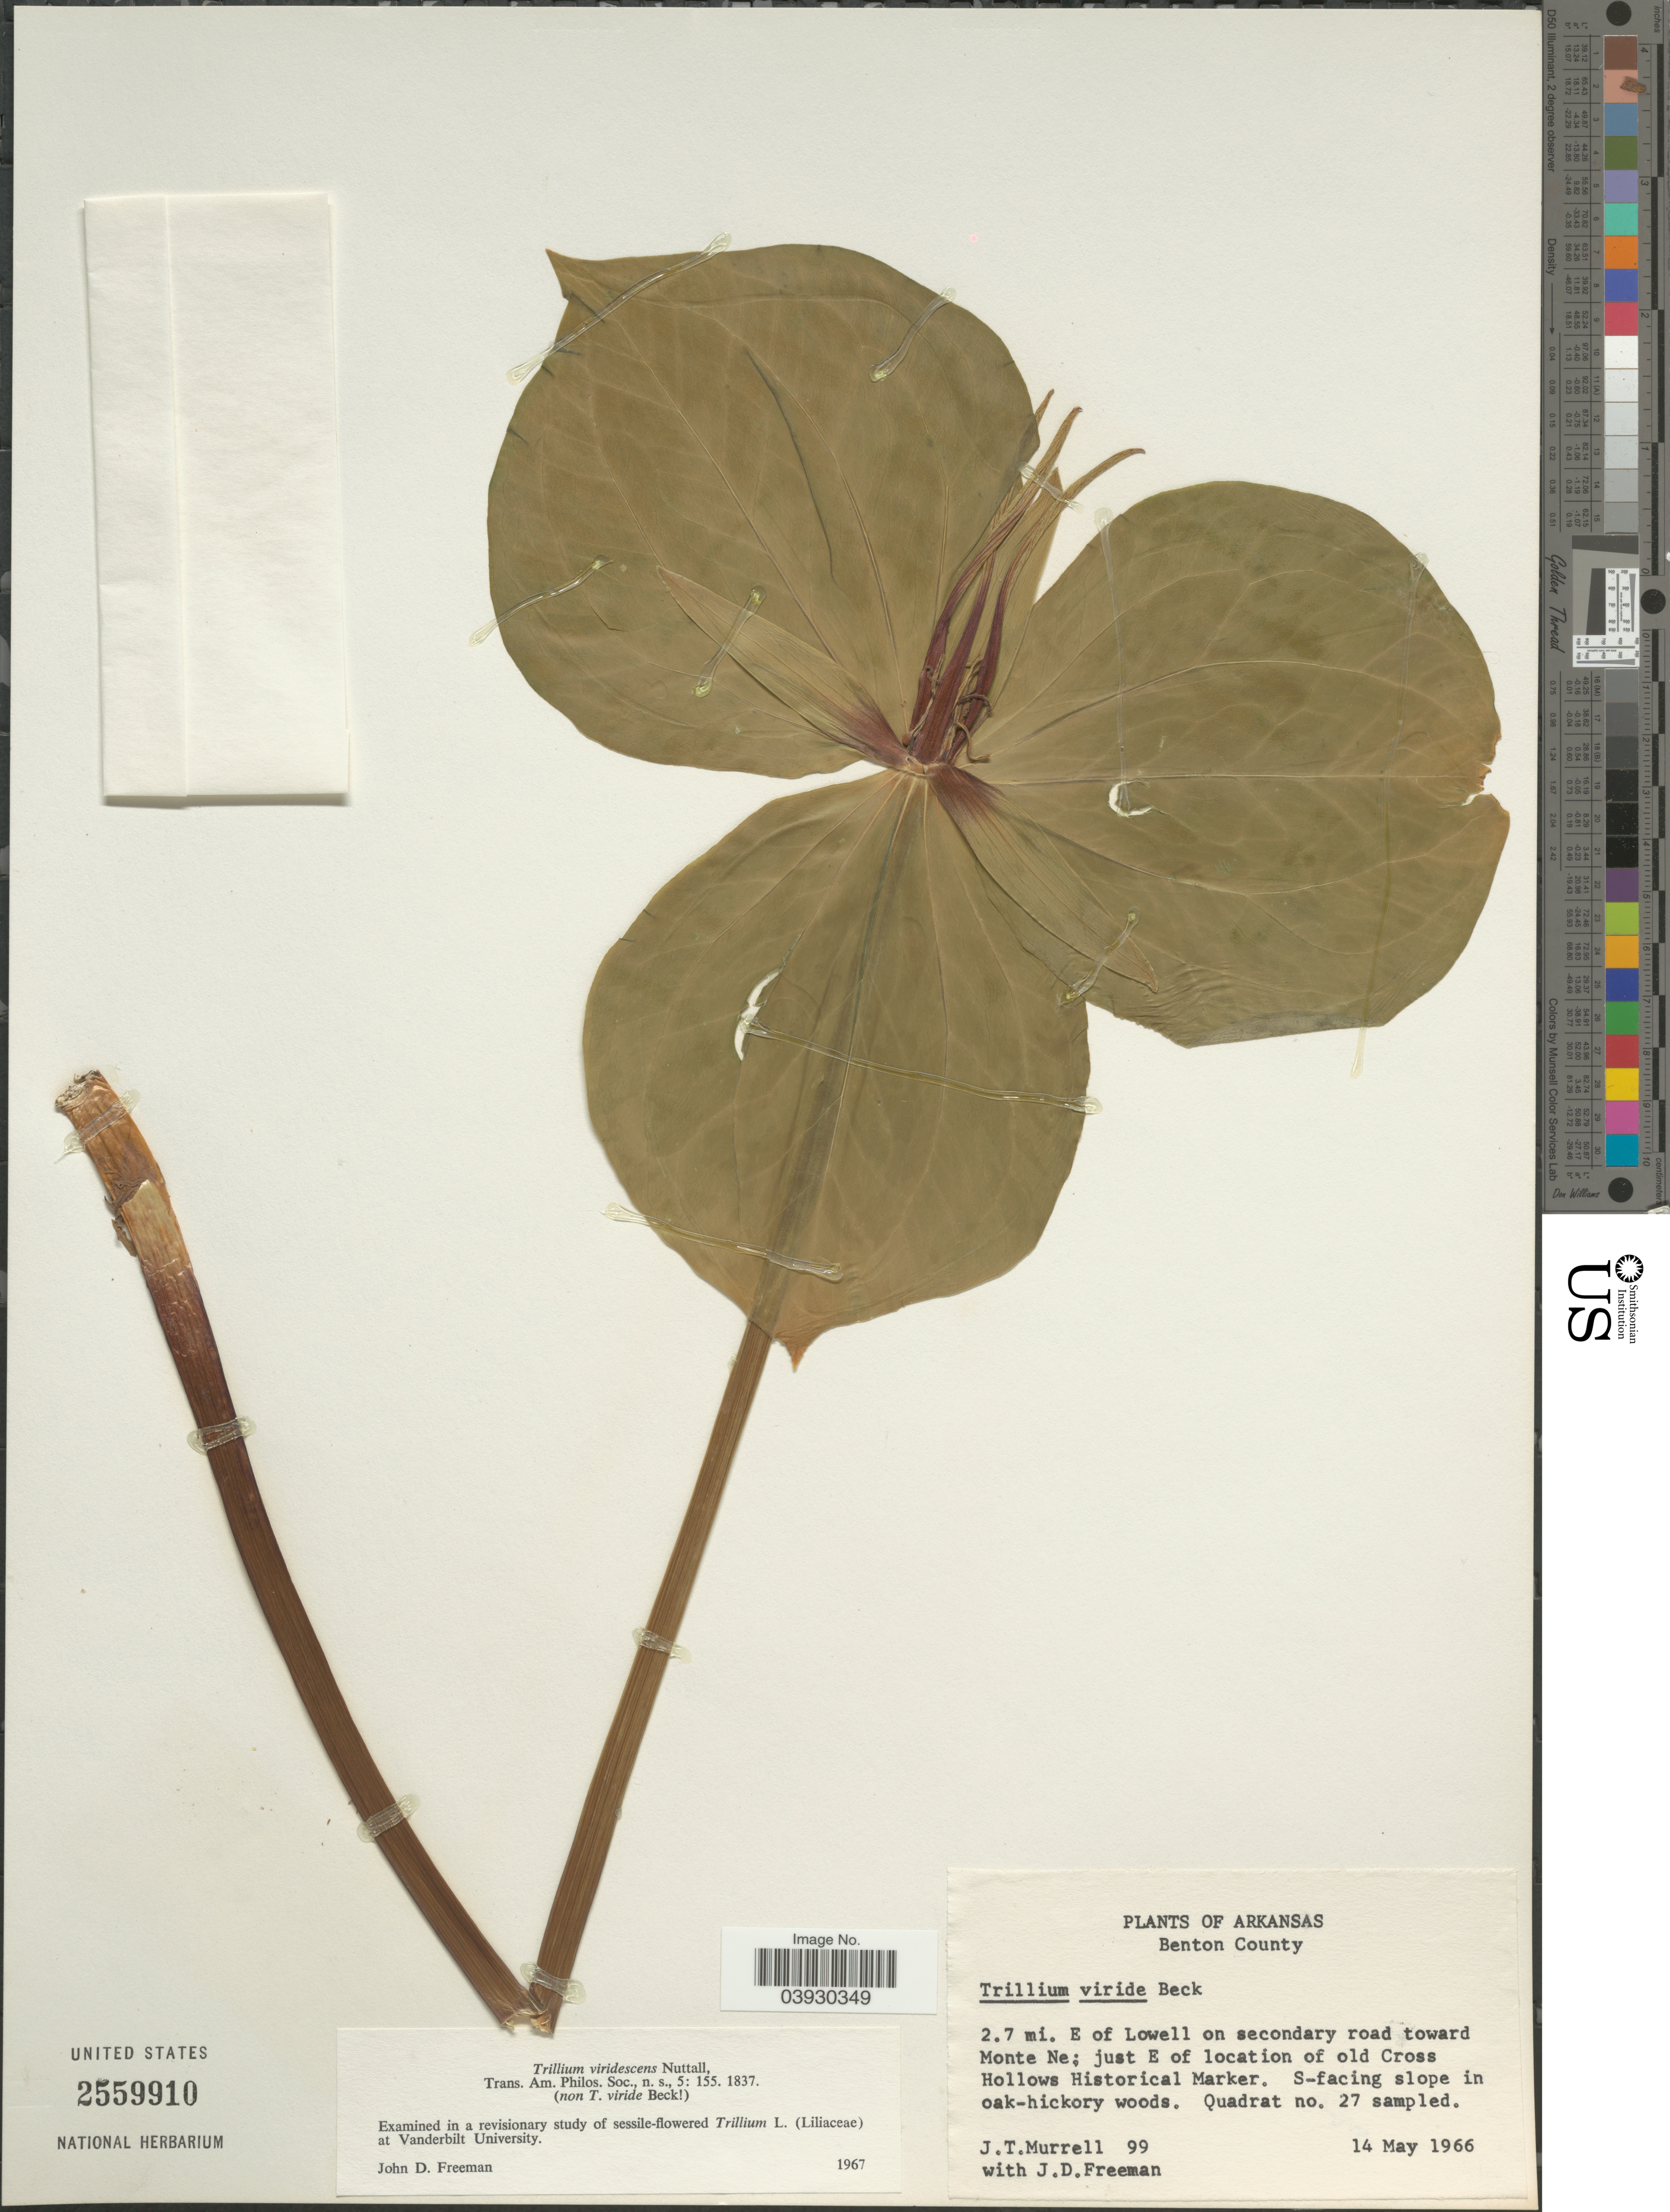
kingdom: Plantae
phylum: Tracheophyta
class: Liliopsida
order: Liliales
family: Melanthiaceae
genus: Trillium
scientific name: Trillium viridescens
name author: Nutt.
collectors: J. Murrell & J. Freeman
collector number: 99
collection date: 1966-05-14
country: United States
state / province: Arkansas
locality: Benton County. 2.7 mi. E of Lowell on secondary road toward Monte Ne; just E of location of old Cross Hollows Historical Marker. S-facing slope in oak-hickory woods.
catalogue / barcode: US 2559910